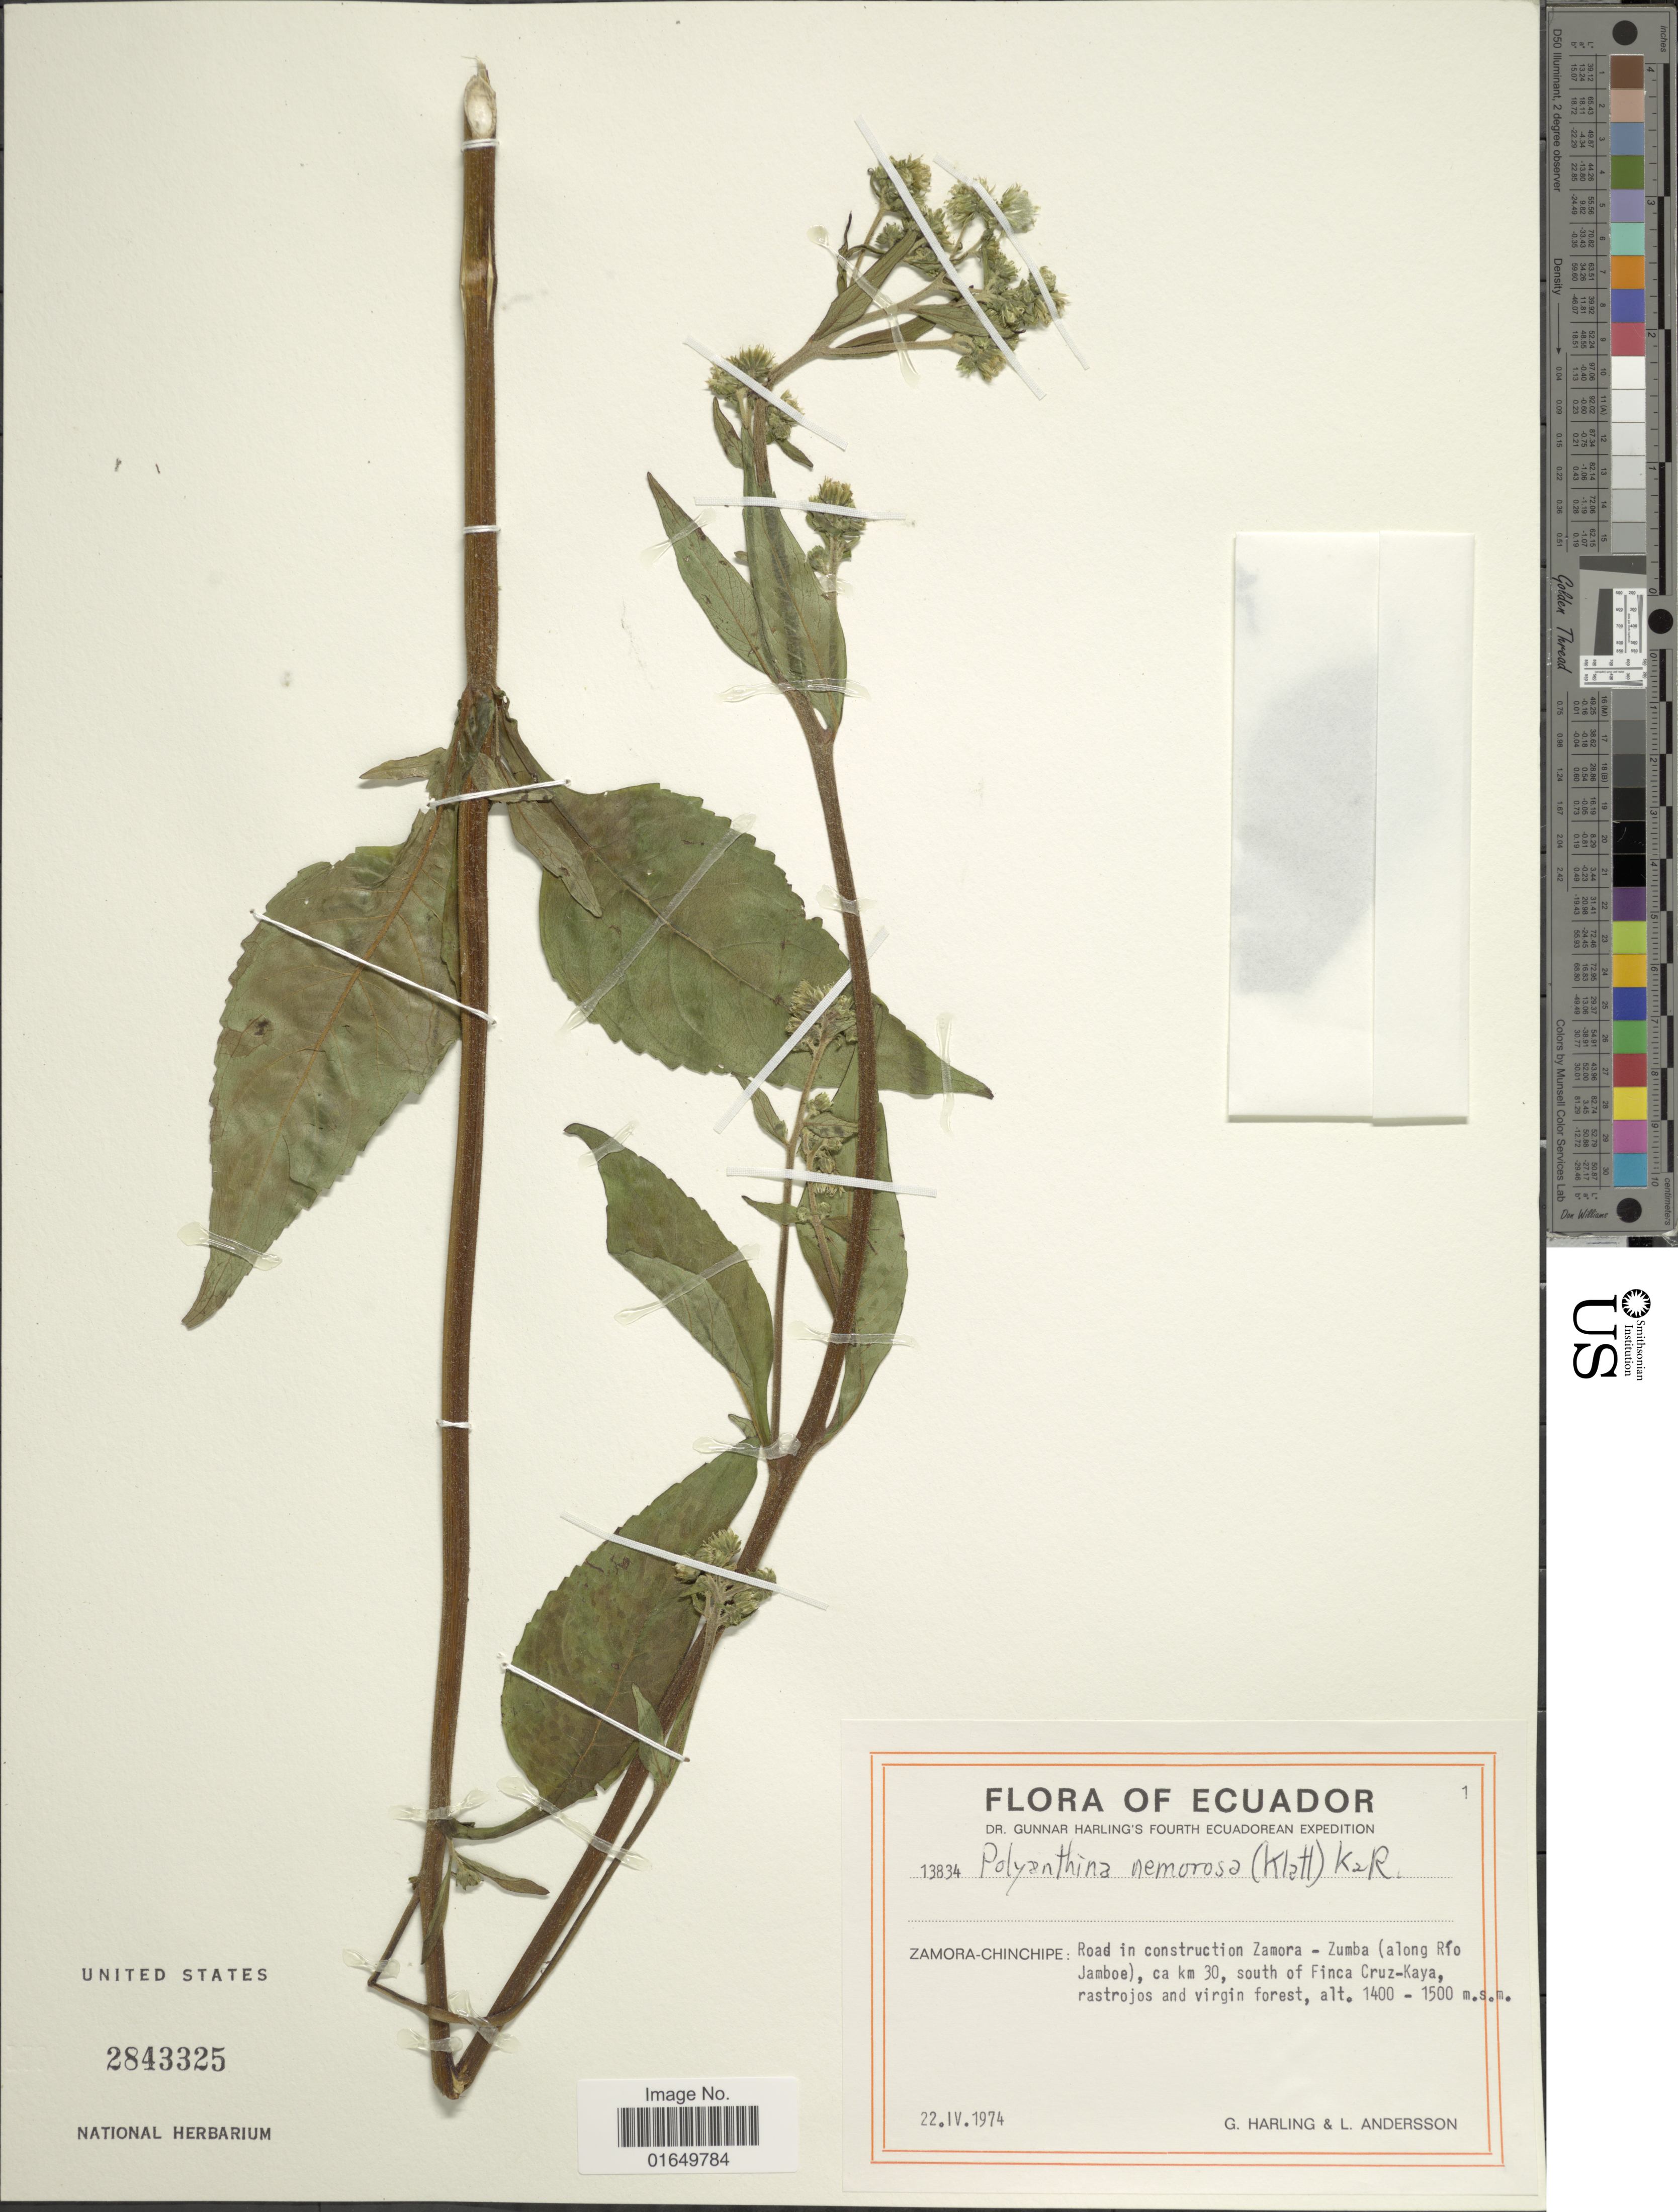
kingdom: Plantae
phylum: Tracheophyta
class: Magnoliopsida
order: Asterales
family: Asteraceae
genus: Polyanthina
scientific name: Polyanthina nemorosa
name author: (Klatt) R.M. King & H. Rob.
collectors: G. Harling & L. Andersson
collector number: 13834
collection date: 1974-04-22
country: Ecuador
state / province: Zamora-Chinchipe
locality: Road in constructon Zamora - Zimba (along Río Jamboe), ca km 30, south of Finca Cruz-Kaya, rastrojos and virgin forest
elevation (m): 1400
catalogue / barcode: US 2843325